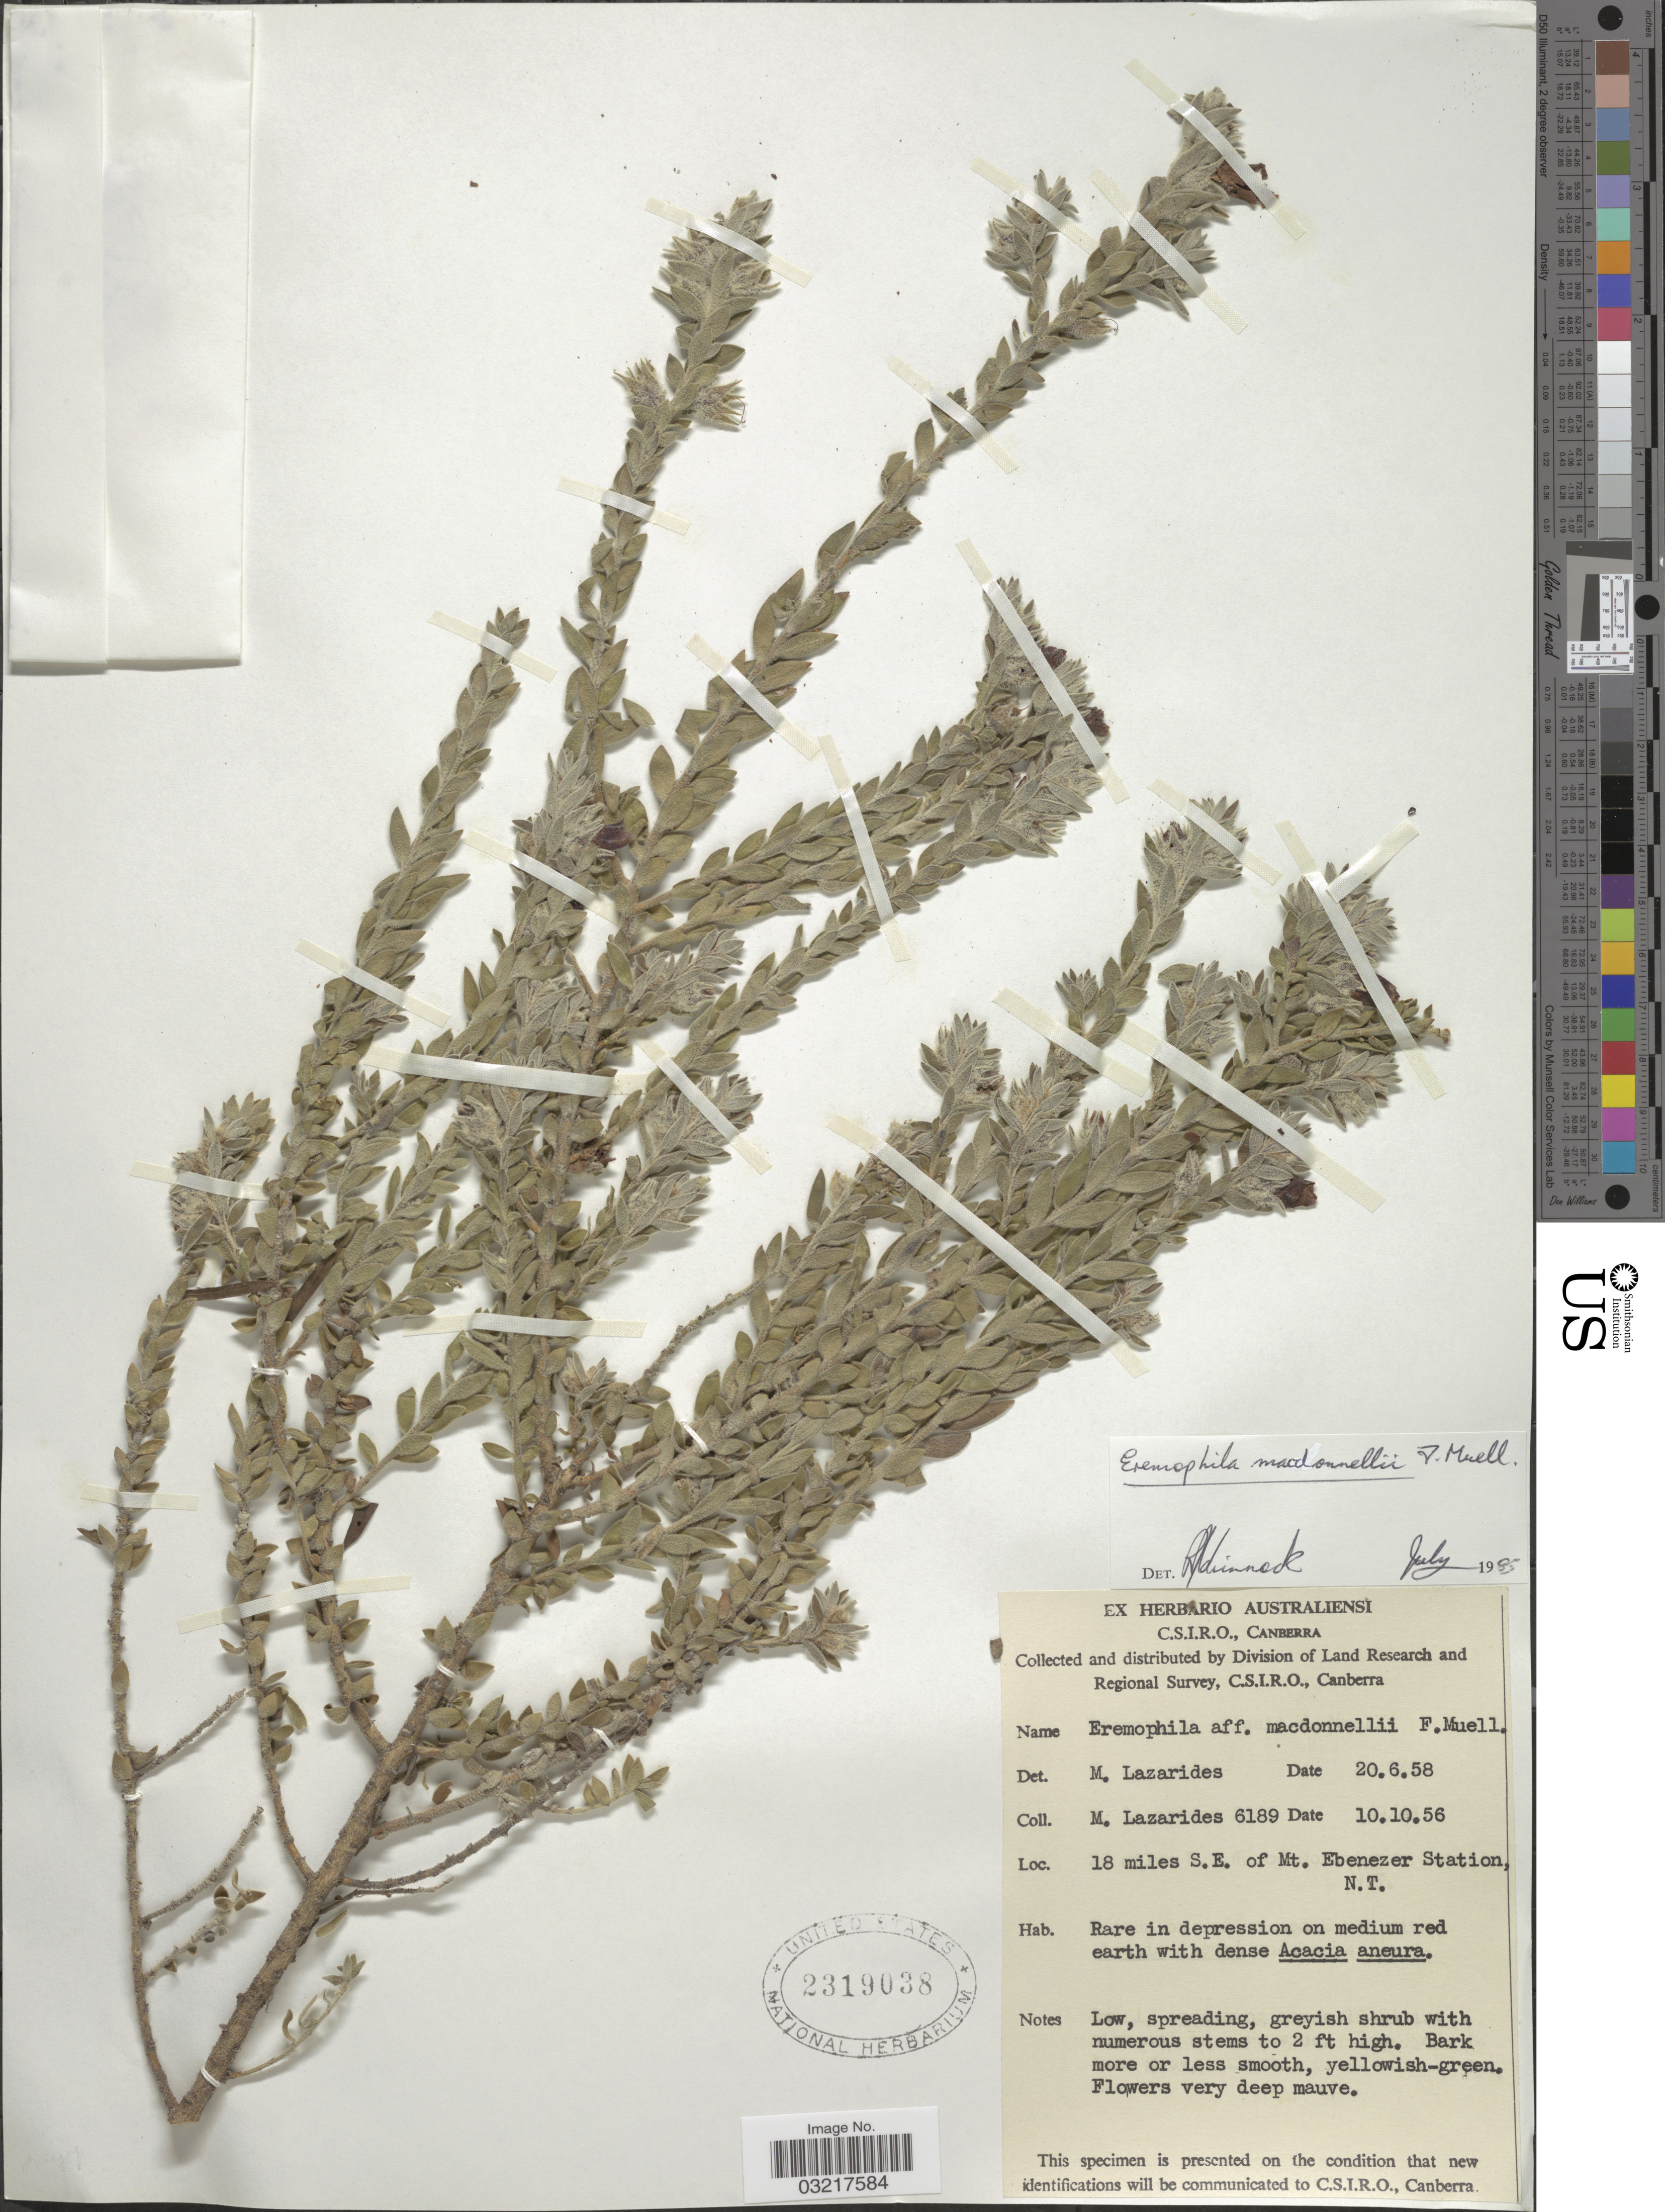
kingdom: Plantae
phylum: Tracheophyta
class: Magnoliopsida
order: Lamiales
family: Scrophulariaceae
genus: Eremophila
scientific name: Eremophila macdonnellii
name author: F. Muell.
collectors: M. Lazarides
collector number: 6189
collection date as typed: Transcribed d/m/y: 10/10/56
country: Australia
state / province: Northern Territory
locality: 18 miles S.E. of Mt. Ebenezer Station, N.T.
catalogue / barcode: US 2319038